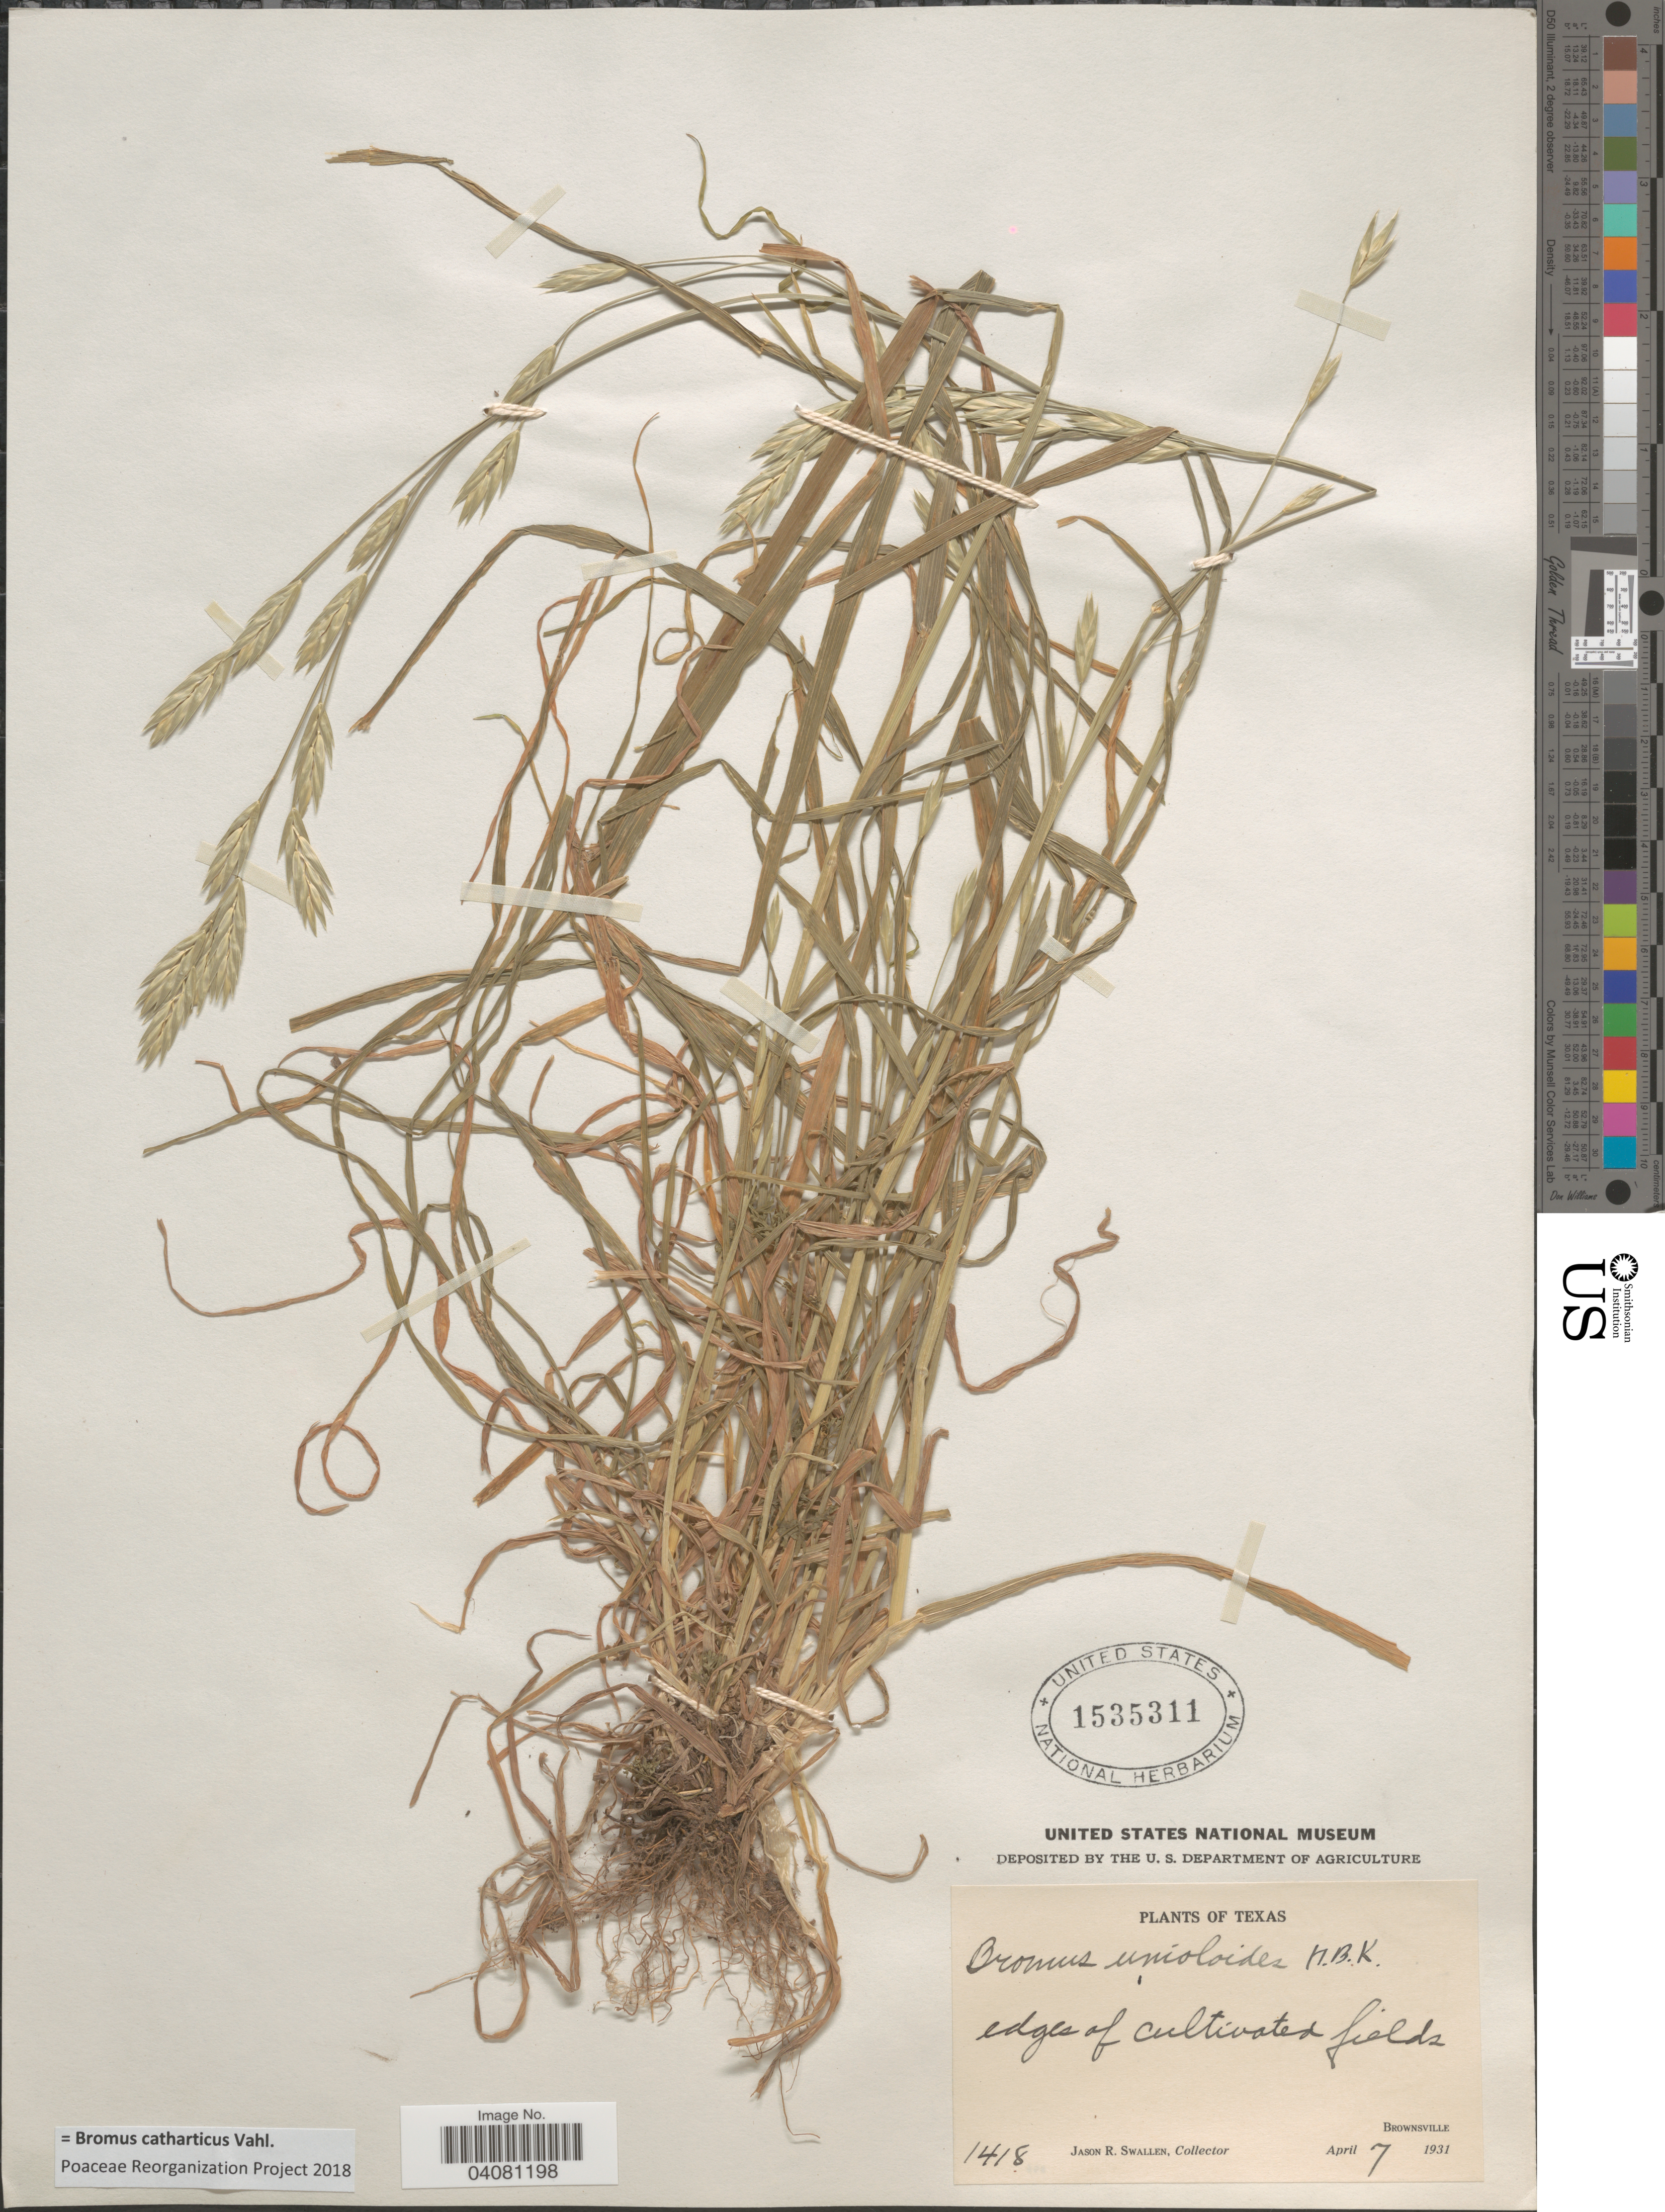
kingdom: Plantae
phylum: Tracheophyta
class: Liliopsida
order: Poales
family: Poaceae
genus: Bromus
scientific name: Bromus catharticus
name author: Vahl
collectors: J. R. Swallen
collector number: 1418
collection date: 1931-04-07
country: United States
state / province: Texas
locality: Brownsville.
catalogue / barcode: US 1535311